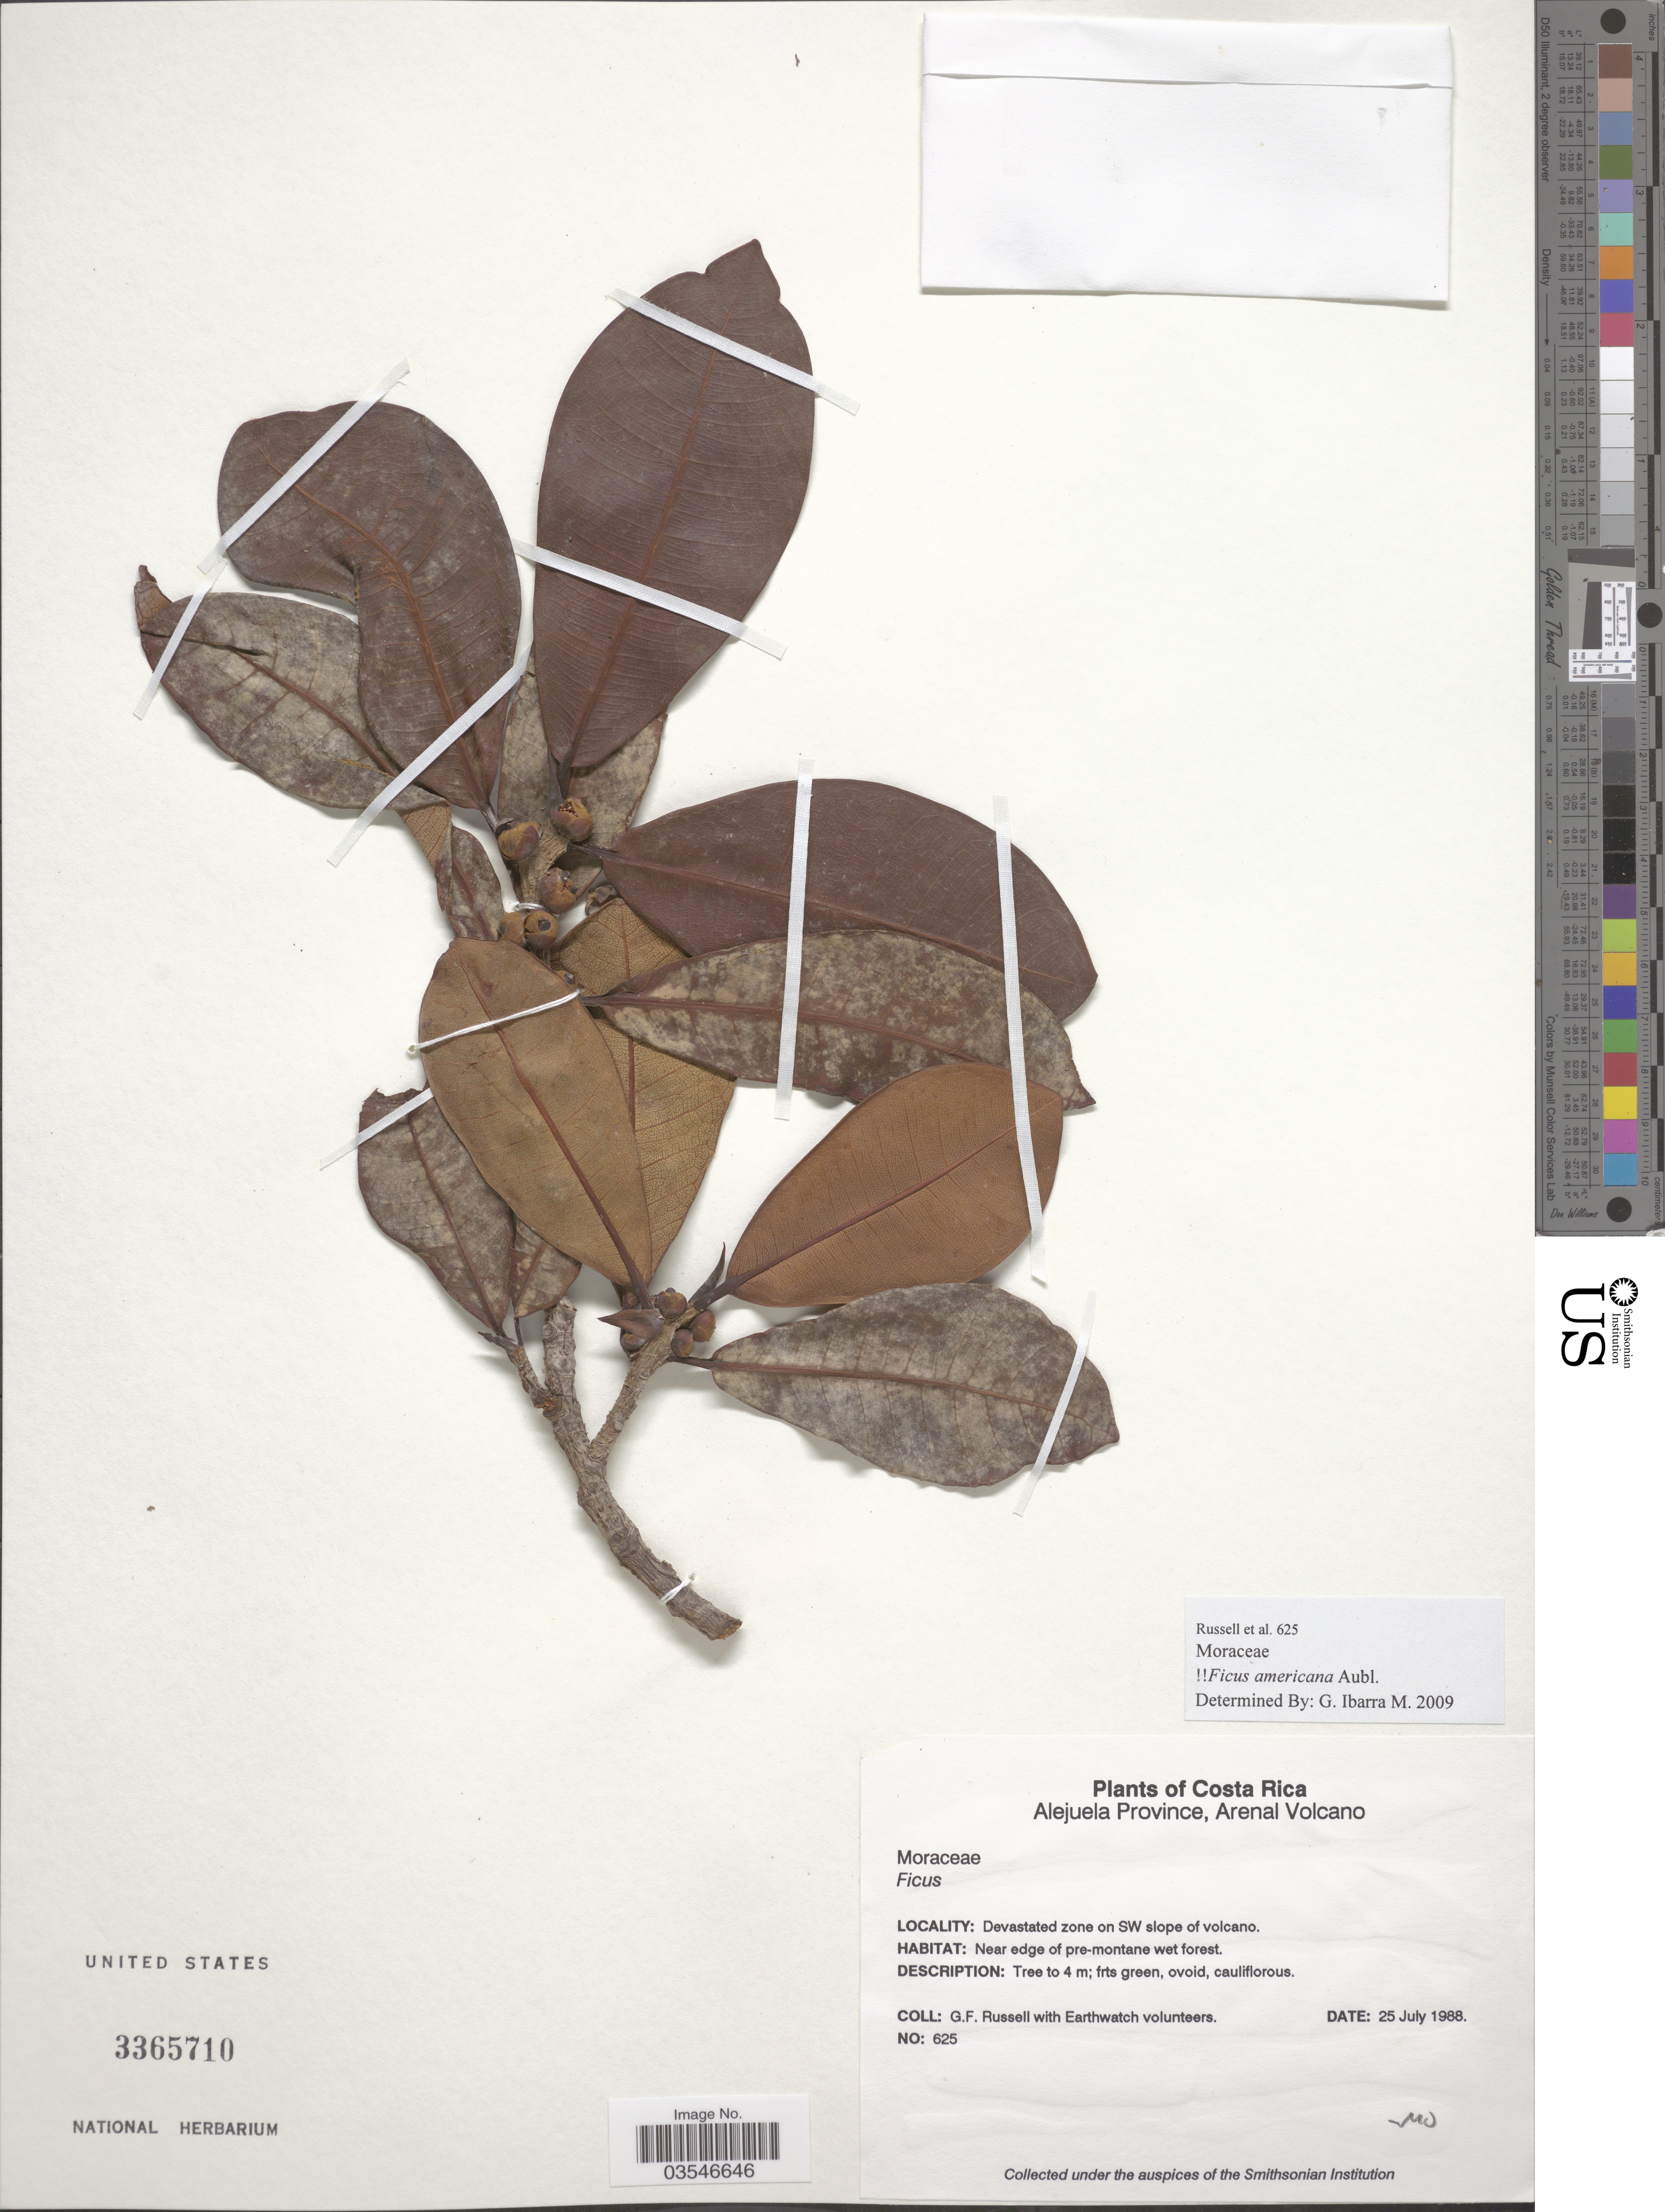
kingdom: Plantae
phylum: Tracheophyta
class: Magnoliopsida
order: Rosales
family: Moraceae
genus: Ficus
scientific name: Ficus americana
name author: Aubl.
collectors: G. Russell & Earthwatch Volunteers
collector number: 625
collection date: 1988-07-25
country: Costa Rica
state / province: Alajuela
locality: Alejuela Province, Arenal Volcano. Devastated zone on SW slope of volcano.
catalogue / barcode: US 3365710